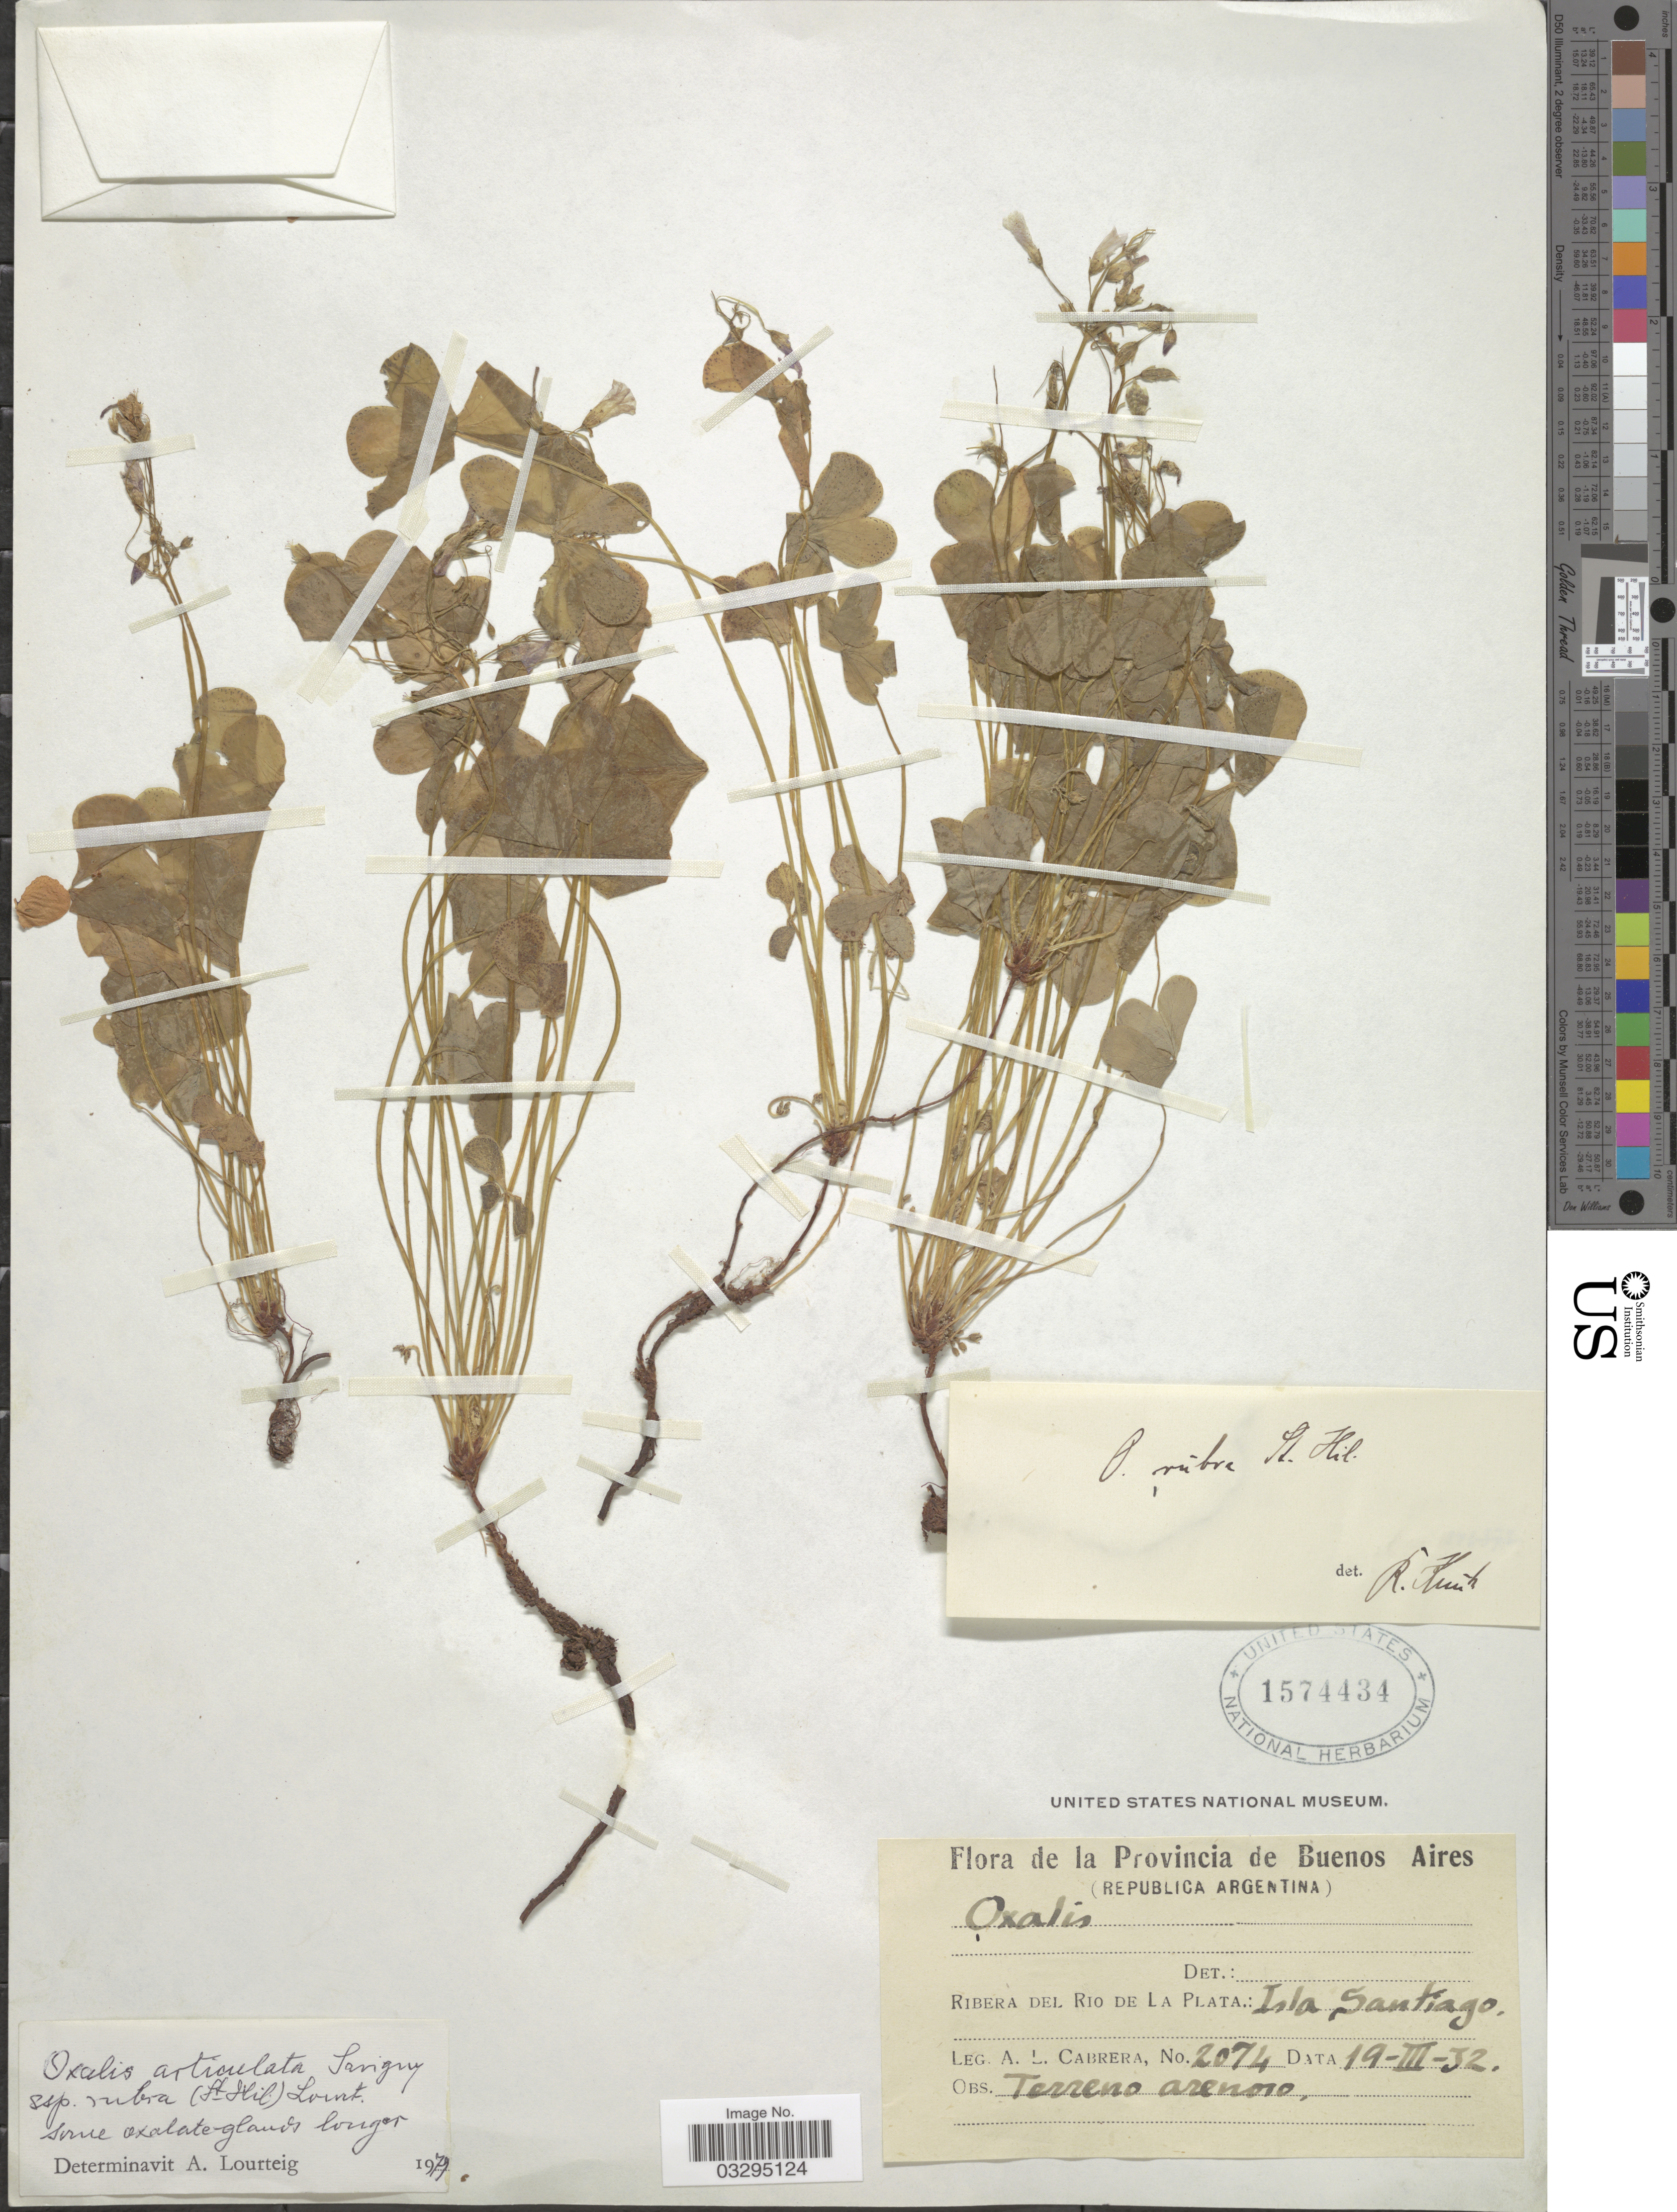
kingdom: Plantae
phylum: Tracheophyta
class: Magnoliopsida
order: Oxalidales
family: Oxalidaceae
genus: Oxalis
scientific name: Oxalis articulata subsp. rubra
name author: (A. St.-Hil.) Lourteig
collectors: A. L. Cabrera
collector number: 2074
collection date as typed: Transcribed d/m/y: 19/3/32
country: Argentina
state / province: Buenos Aires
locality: Provincia de Buenos Aires. (Republica Argentina). Ribera del Rio de La Plata: Isla Santiago.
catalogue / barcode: US 1574434